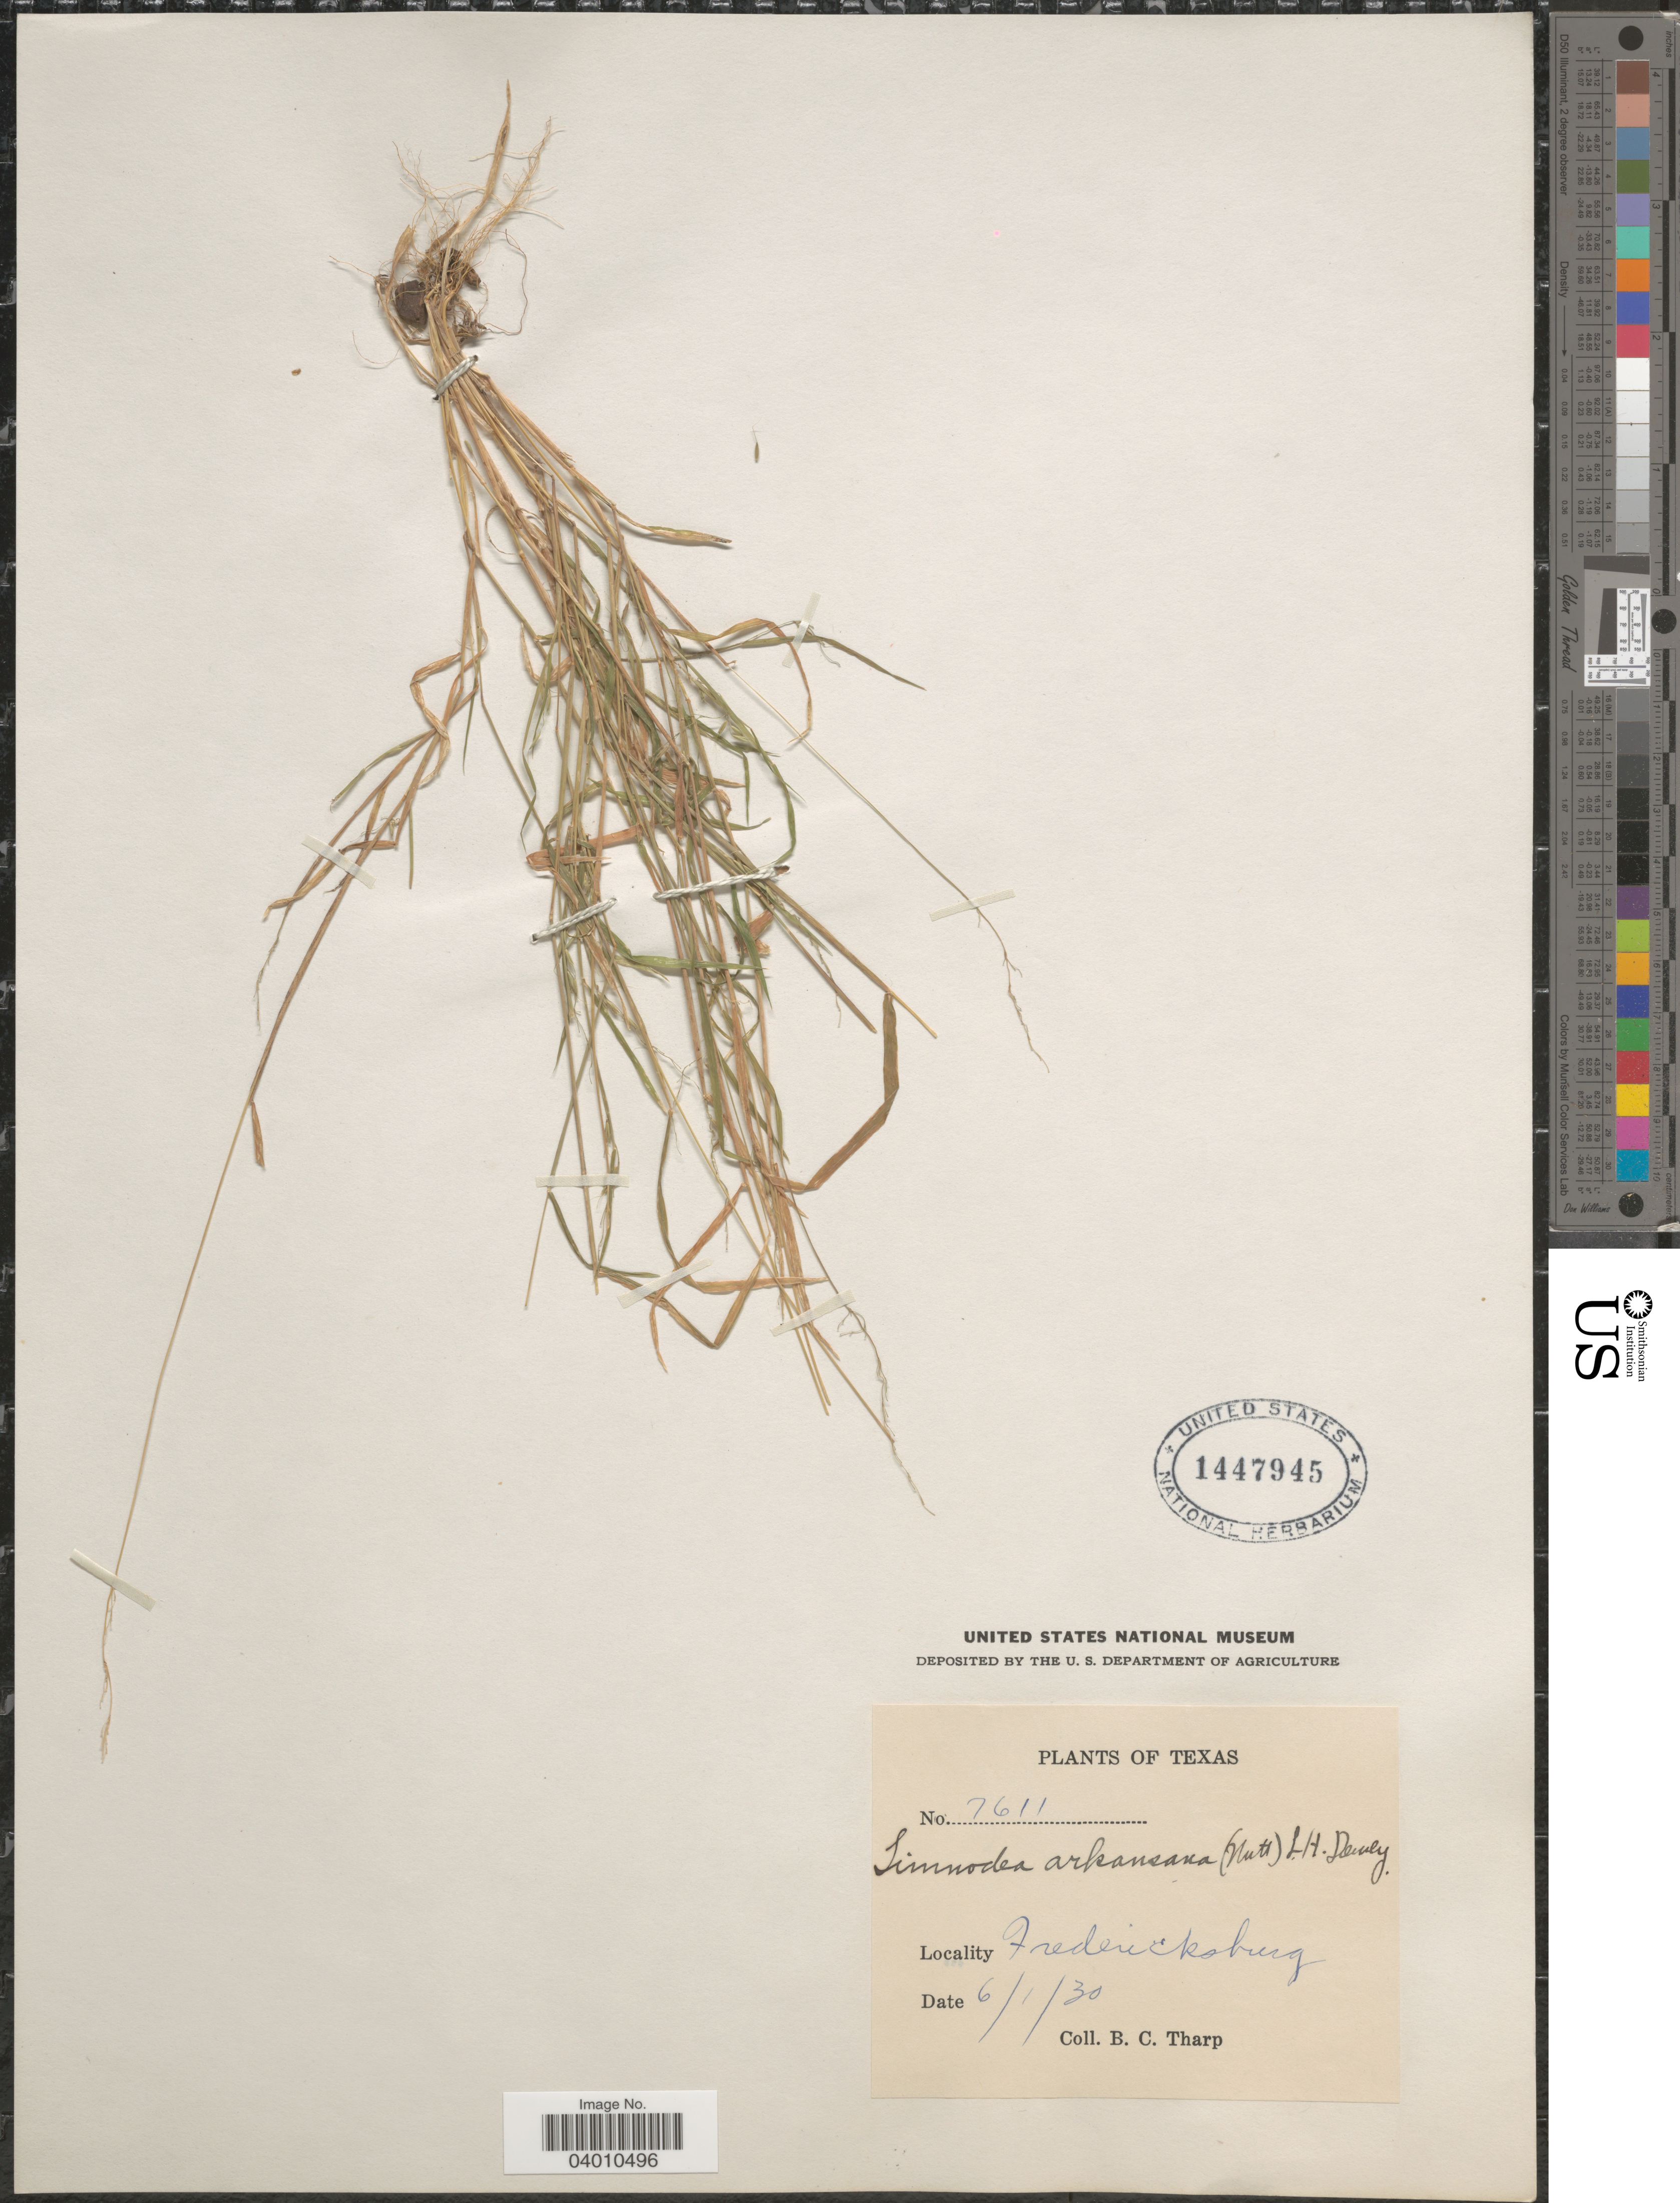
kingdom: Plantae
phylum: Tracheophyta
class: Liliopsida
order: Poales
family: Poaceae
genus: Limnodea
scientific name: Limnodea arkansana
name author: (Nutt.) L.H. Dewey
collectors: B. C. Tharp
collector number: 7611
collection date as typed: Transcribed d/m/y: 1/6/30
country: United States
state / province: Texas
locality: Fredericksburg.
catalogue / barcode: US 1447945